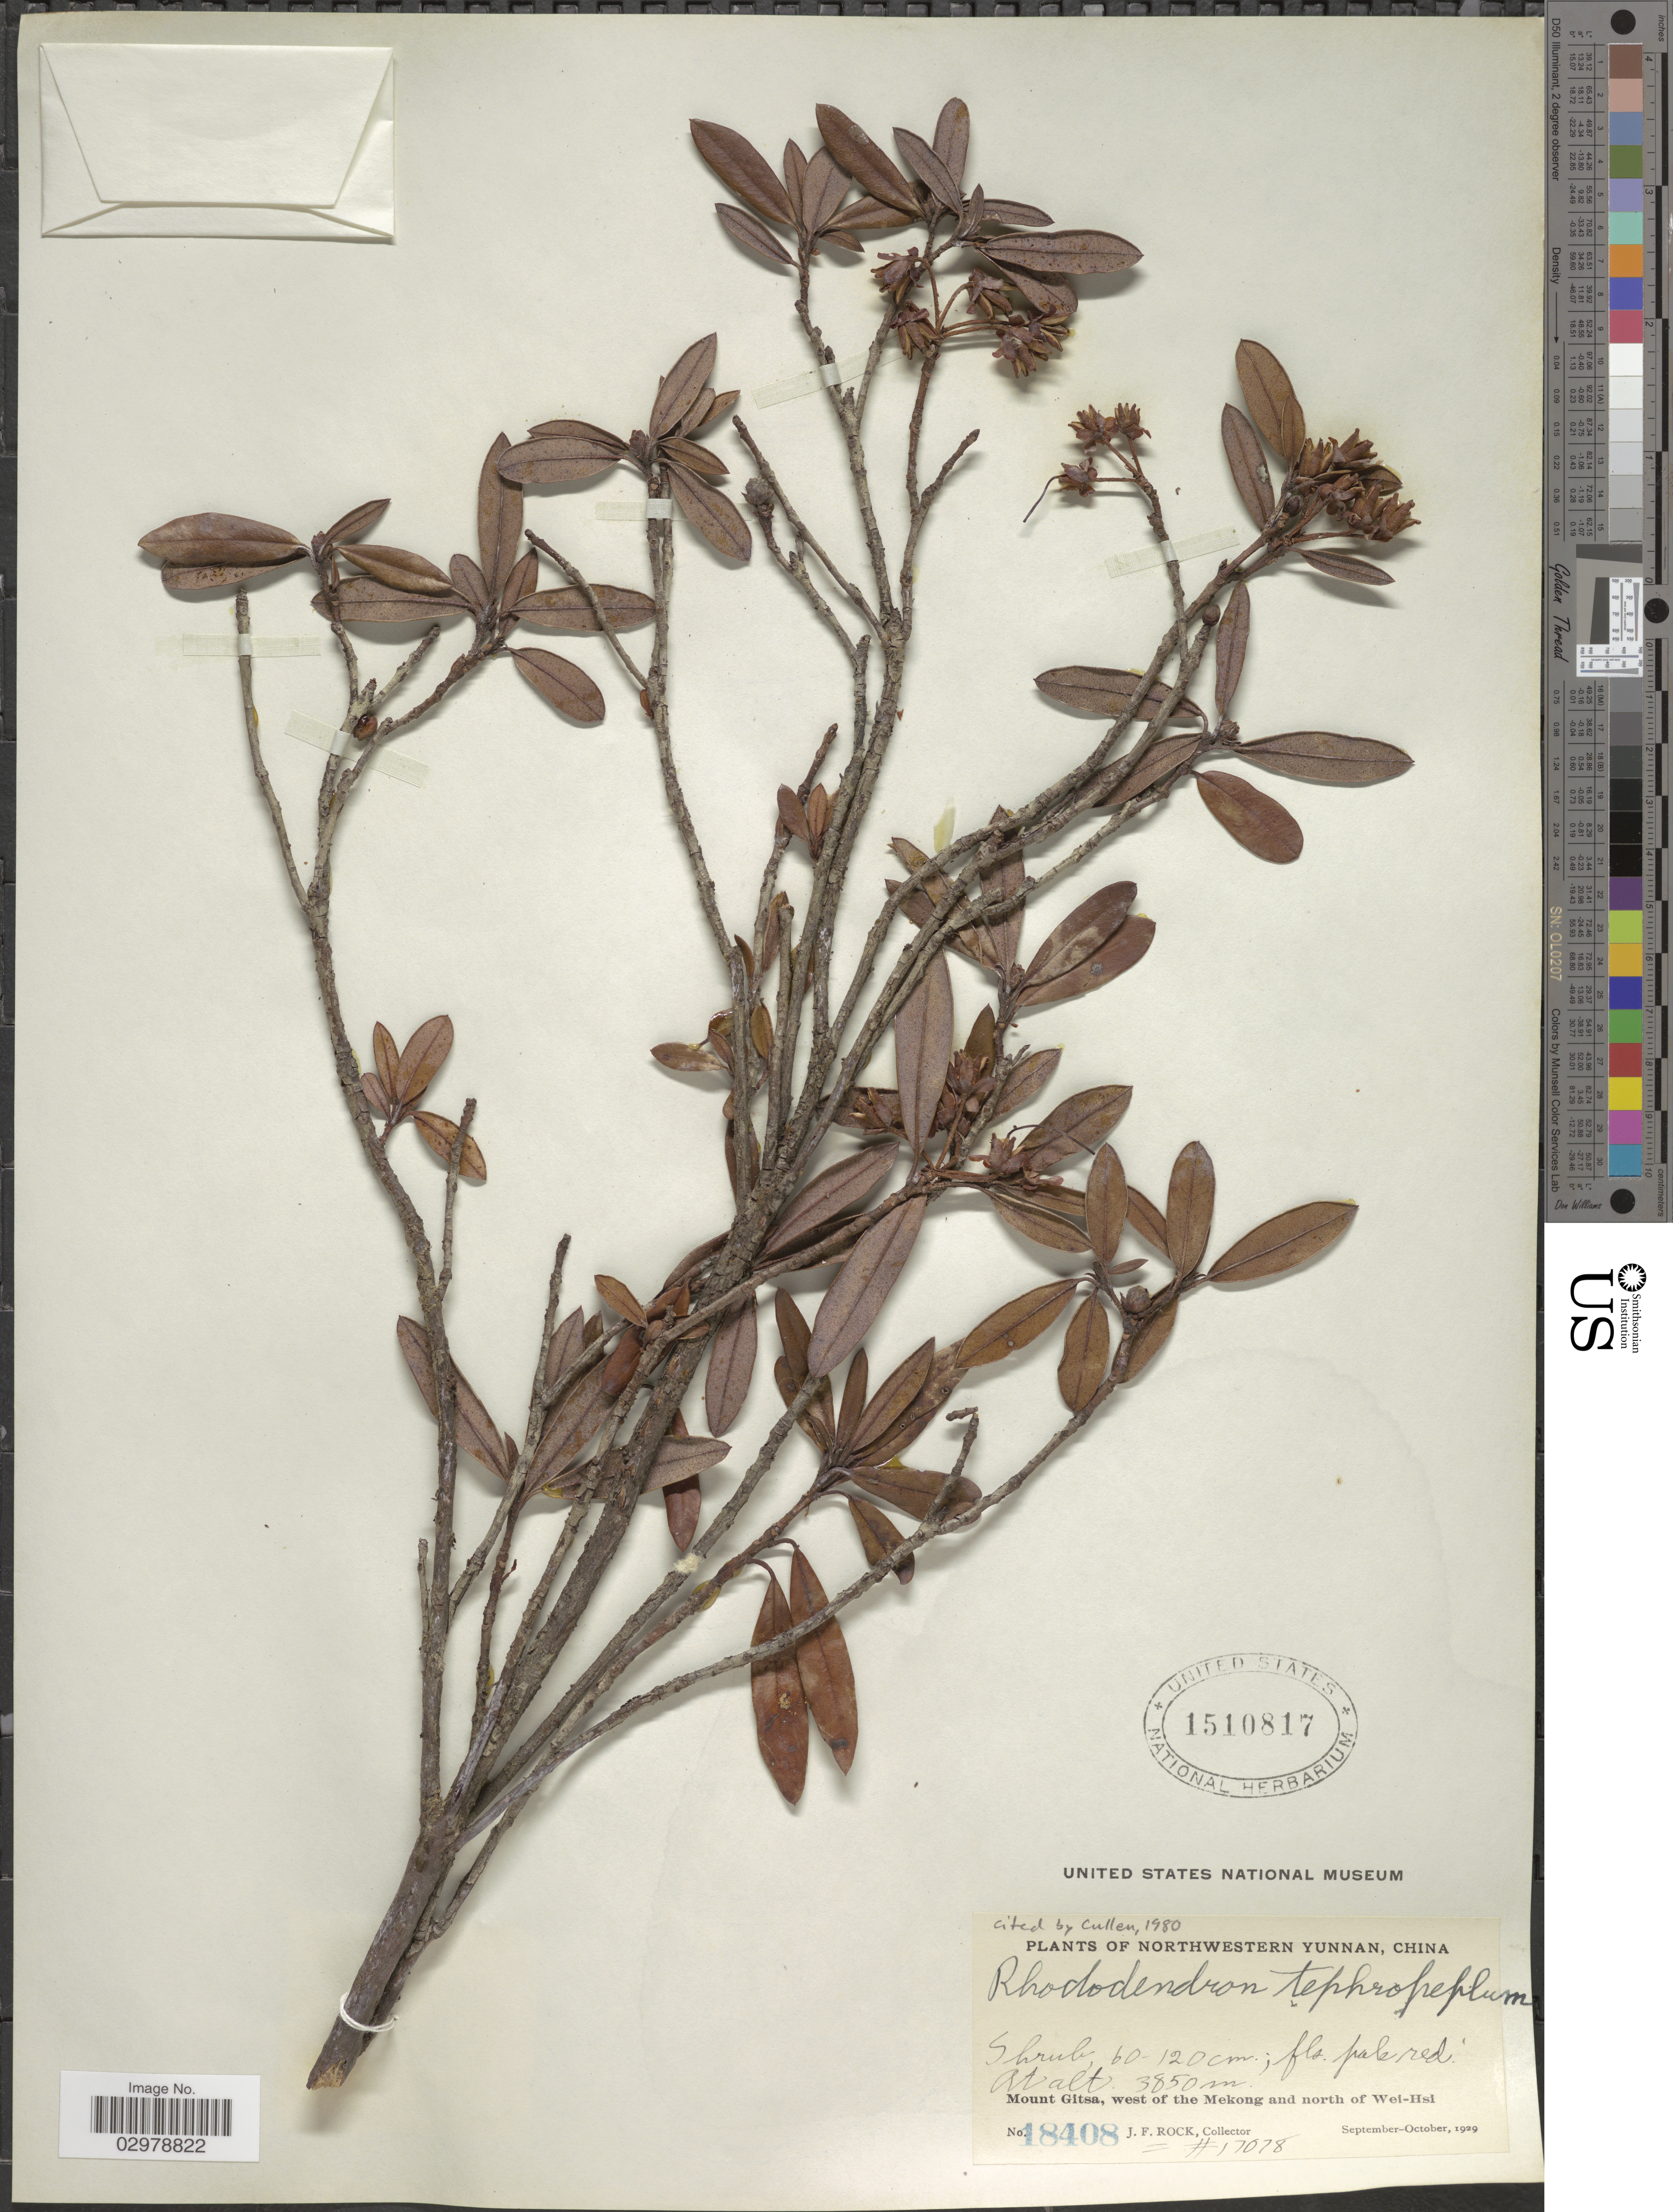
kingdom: Plantae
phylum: Tracheophyta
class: Magnoliopsida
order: Ericales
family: Ericaceae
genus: Rhododendron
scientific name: Rhododendron tephropeplum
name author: Balf. f. & Farrer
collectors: J. Rock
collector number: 18408/ 17078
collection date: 1929-09/1929-10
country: China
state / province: Yunnan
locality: Northwestern Yunnan. Mount Gitsa, west of the Mekong and north of Wei-Hsi.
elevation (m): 3850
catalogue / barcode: US 1510817